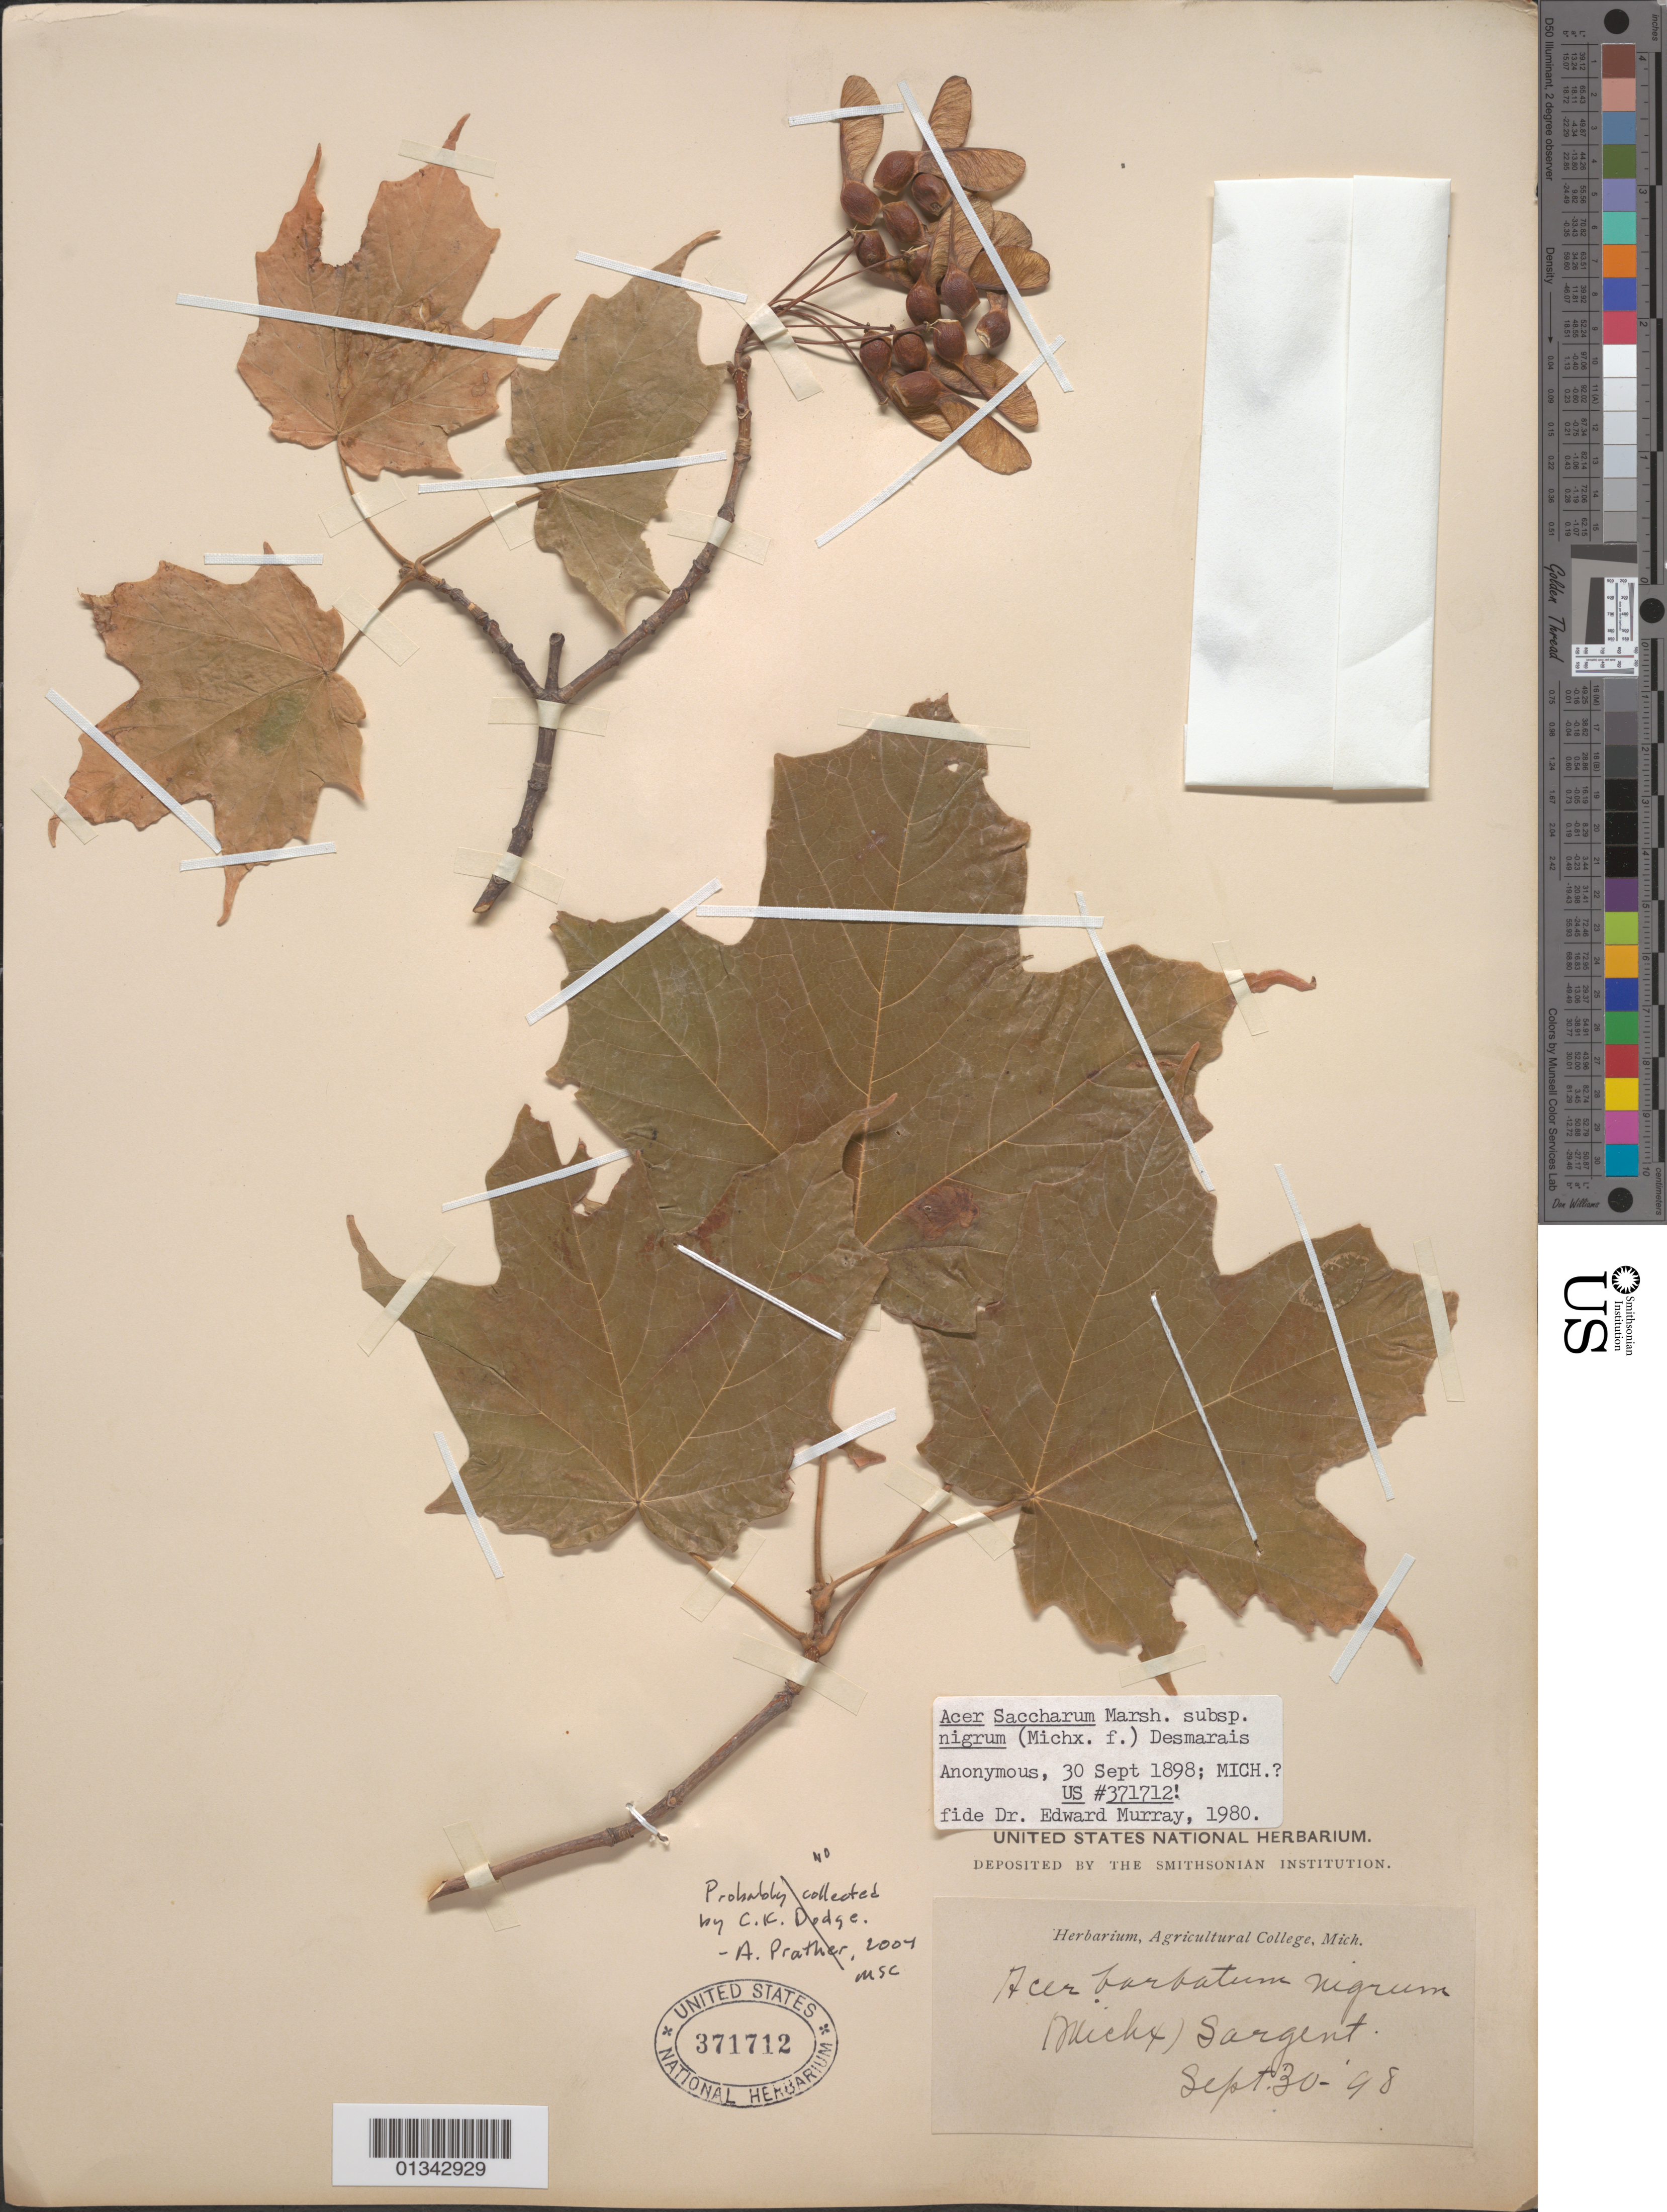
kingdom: Plantae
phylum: Tracheophyta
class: Magnoliopsida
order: Sapindales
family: Sapindaceae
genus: Acer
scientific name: Acer saccharum subsp. nigrum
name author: (F. Michx.) Desmarais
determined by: Murray, Edward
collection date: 1898-09-30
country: United States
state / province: Michigan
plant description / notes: Label header reads: "Herbarium, Agricultural College, Mich."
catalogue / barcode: US 371712